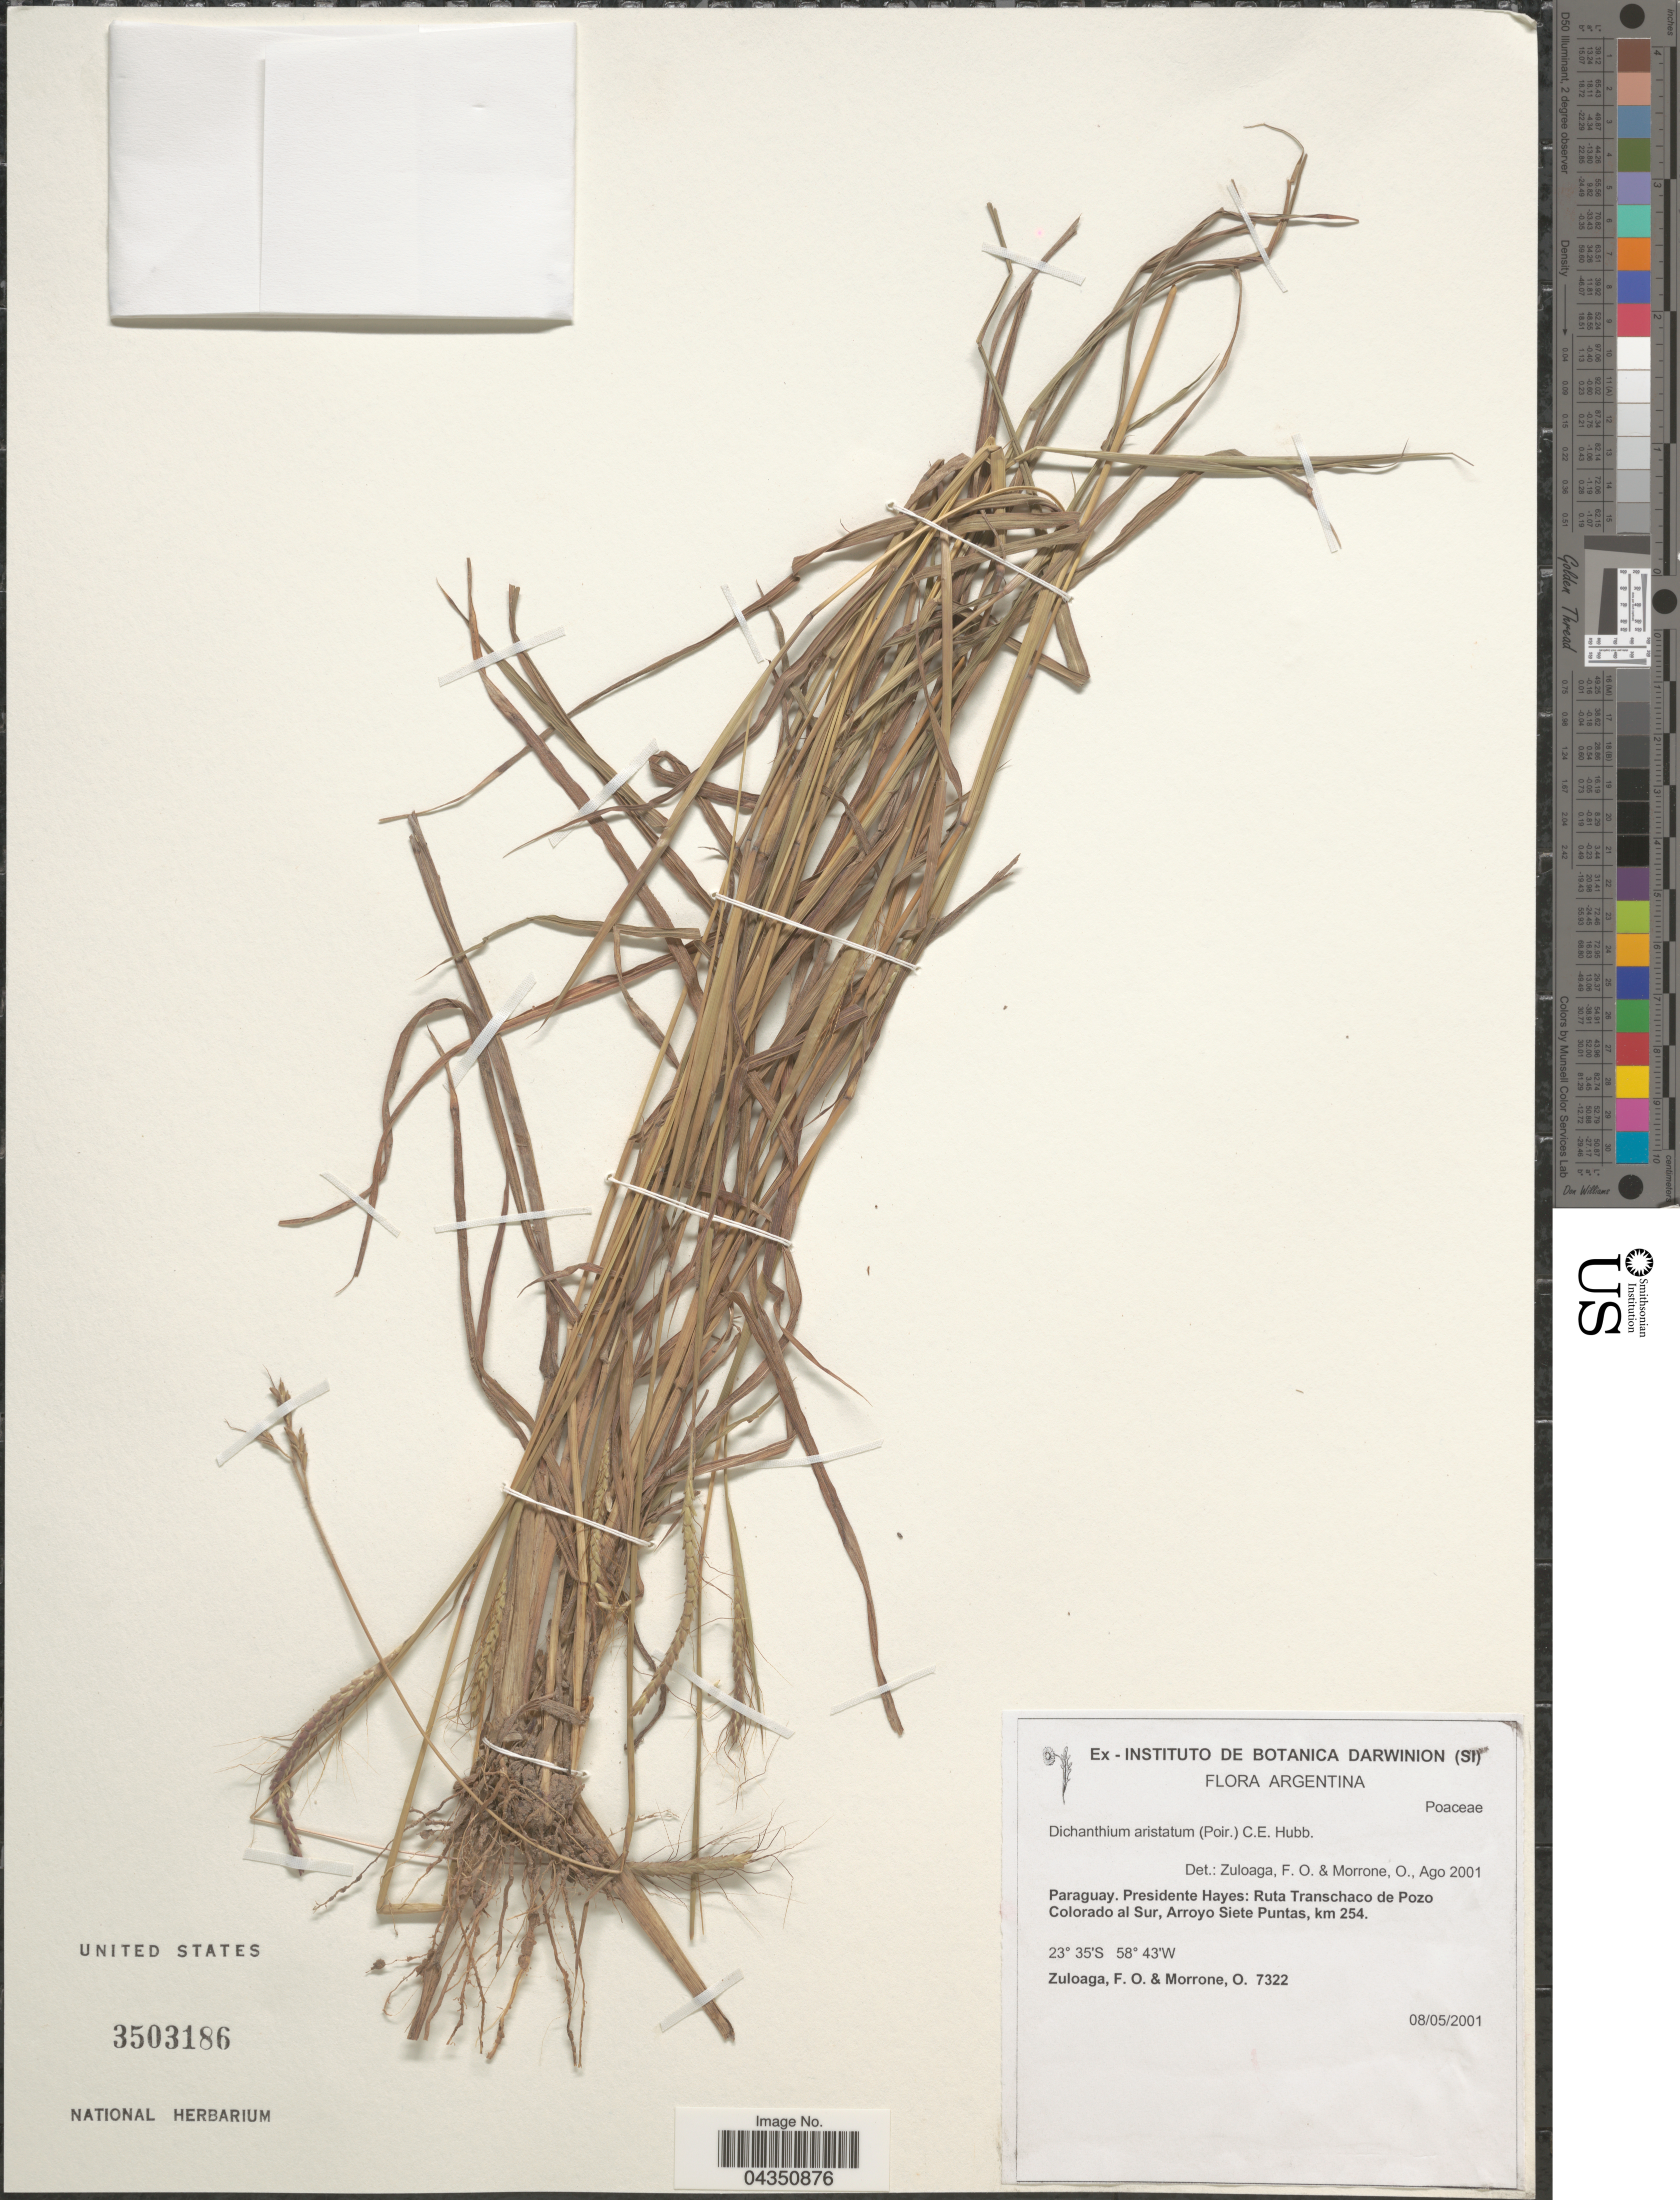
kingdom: Plantae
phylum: Tracheophyta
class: Liliopsida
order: Poales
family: Poaceae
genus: Dichanthium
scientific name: Dichanthium aristatum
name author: (Poir.) C.E. Hubb.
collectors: F. O. Zuloaga & O. N. Morrone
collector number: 7322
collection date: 2001-05-08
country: Paraguay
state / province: Presidente Hayes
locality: Ruta Transchaco de Pozo. Colorado al Sur, Arroyo Siete Puntas, km 254.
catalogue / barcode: US 3503186